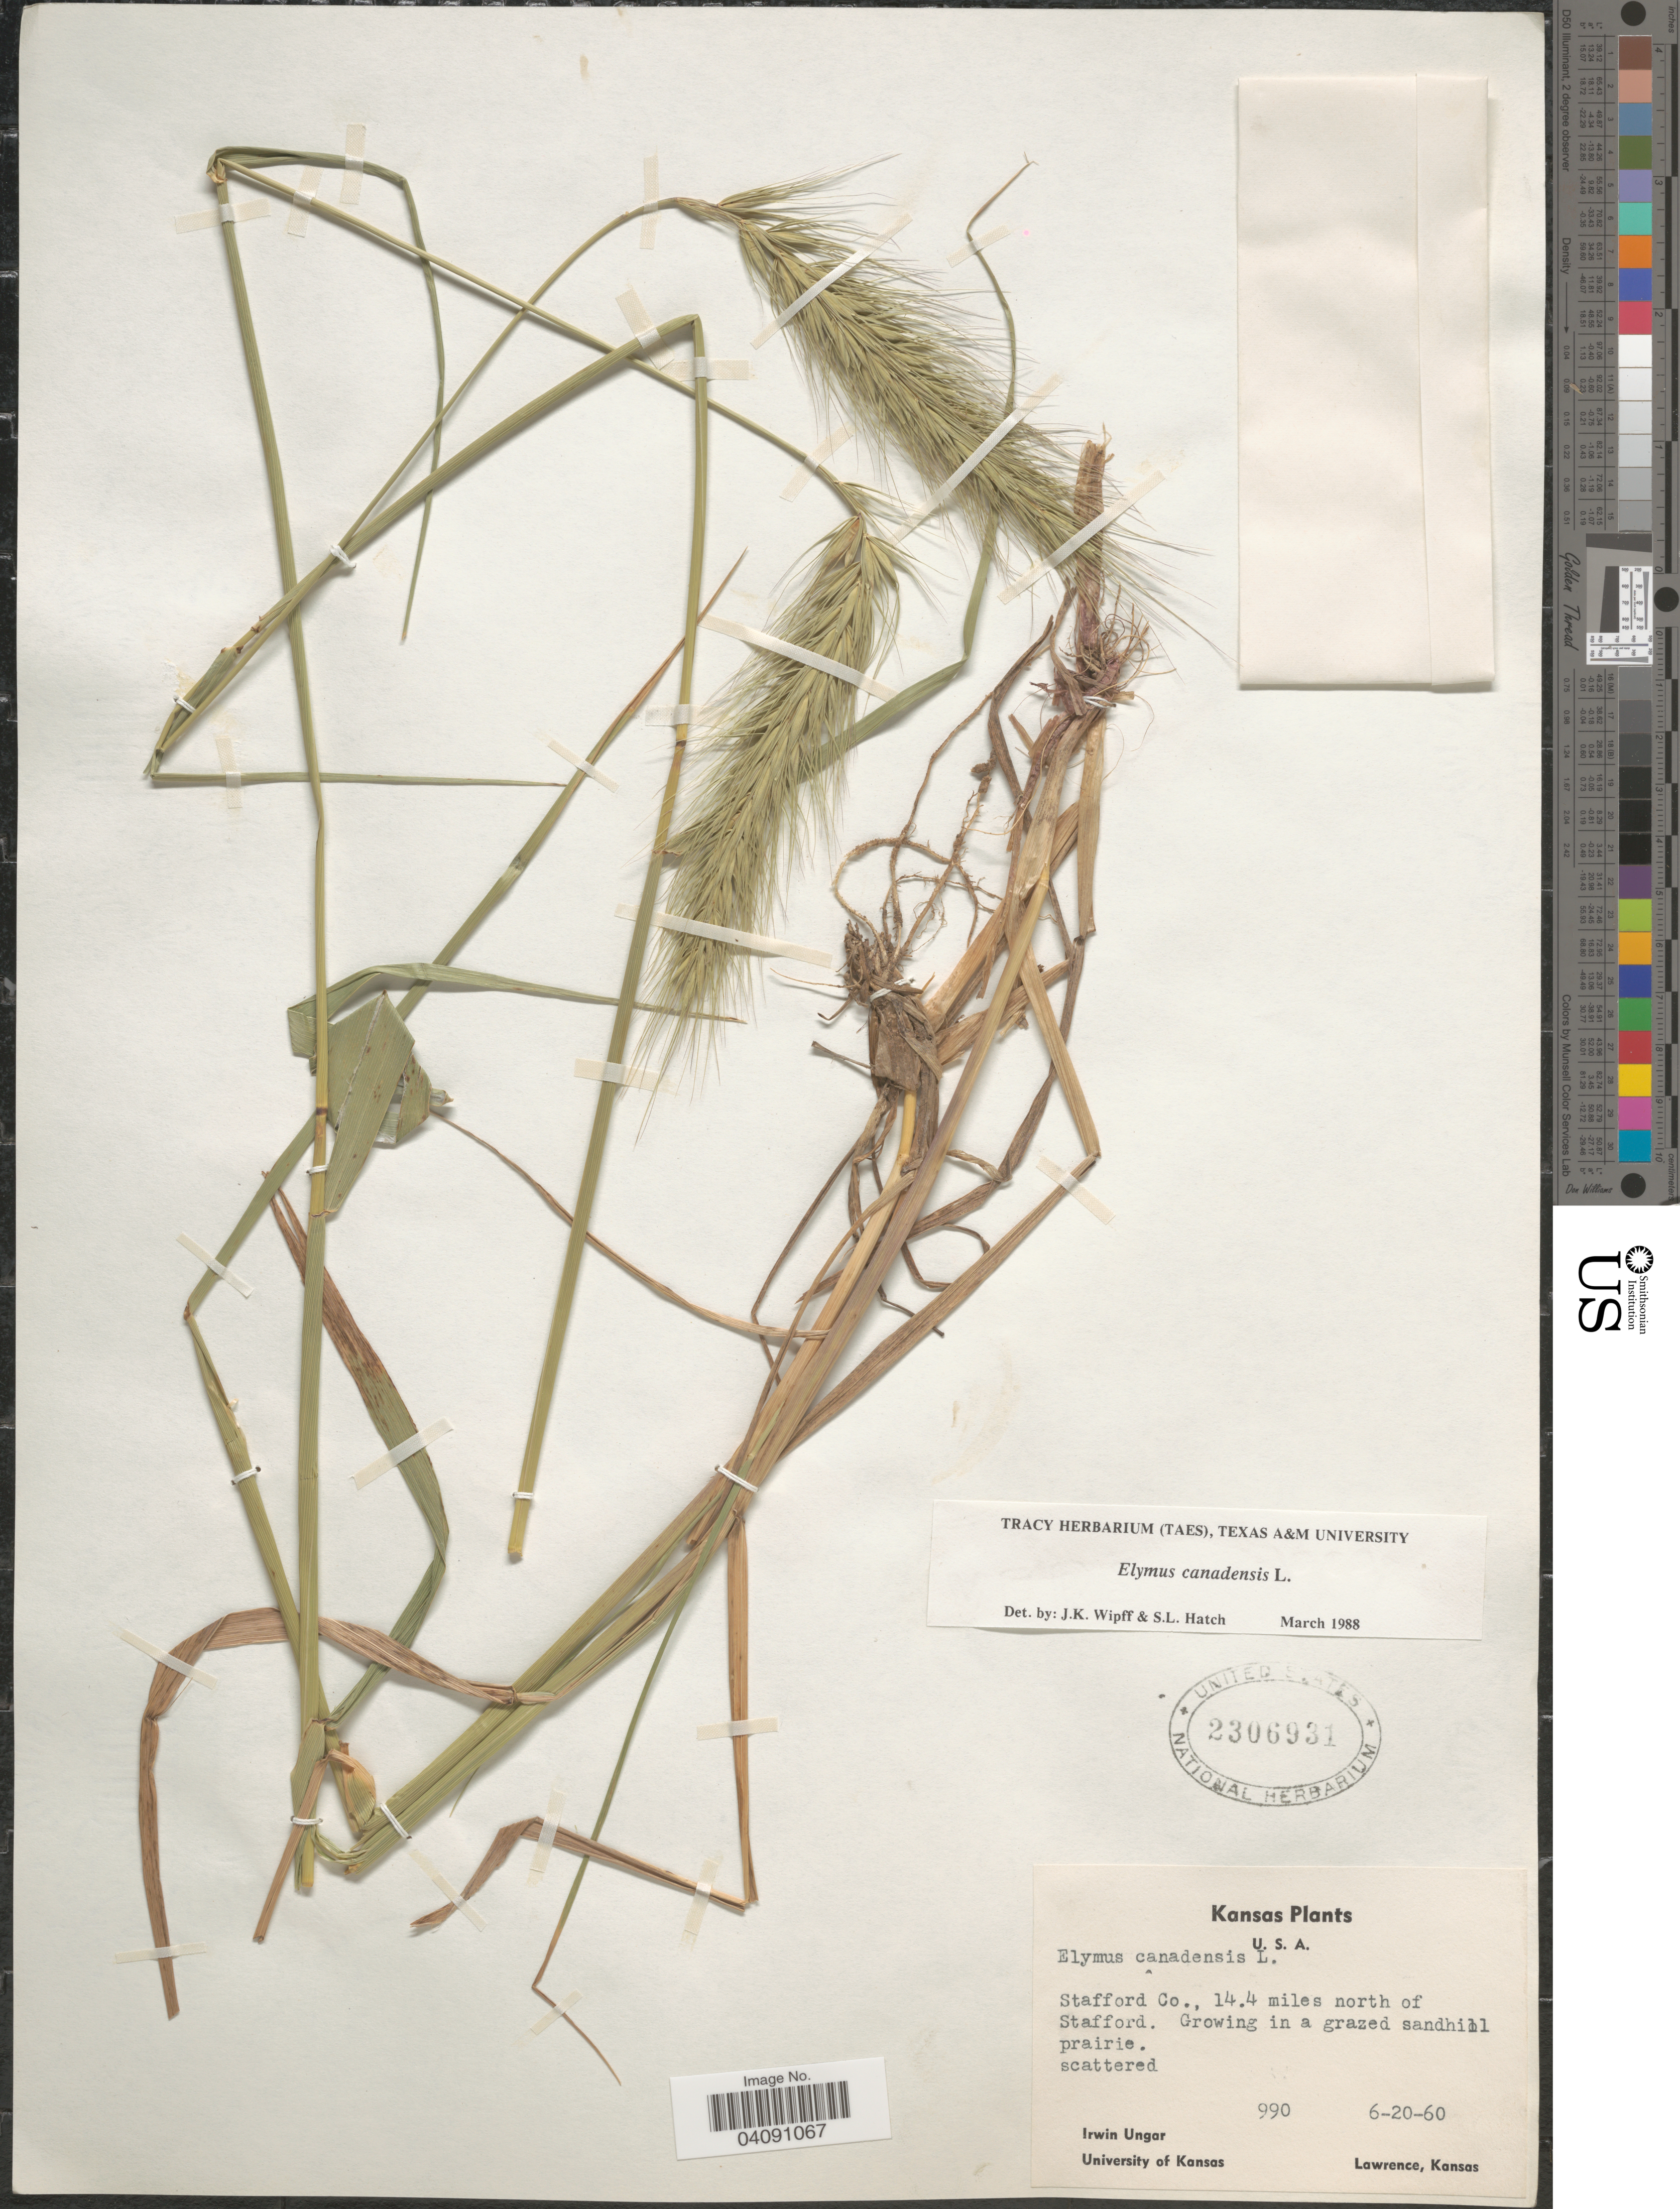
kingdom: Plantae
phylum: Tracheophyta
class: Liliopsida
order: Poales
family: Poaceae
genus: Elymus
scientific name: Elymus canadensis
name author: L.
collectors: I. Ungar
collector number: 990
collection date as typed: Transcribed d/m/y: 20/6/60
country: United States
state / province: Kansas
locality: Stafford Co., 14.4 miles north of Stafford.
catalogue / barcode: US 2306931